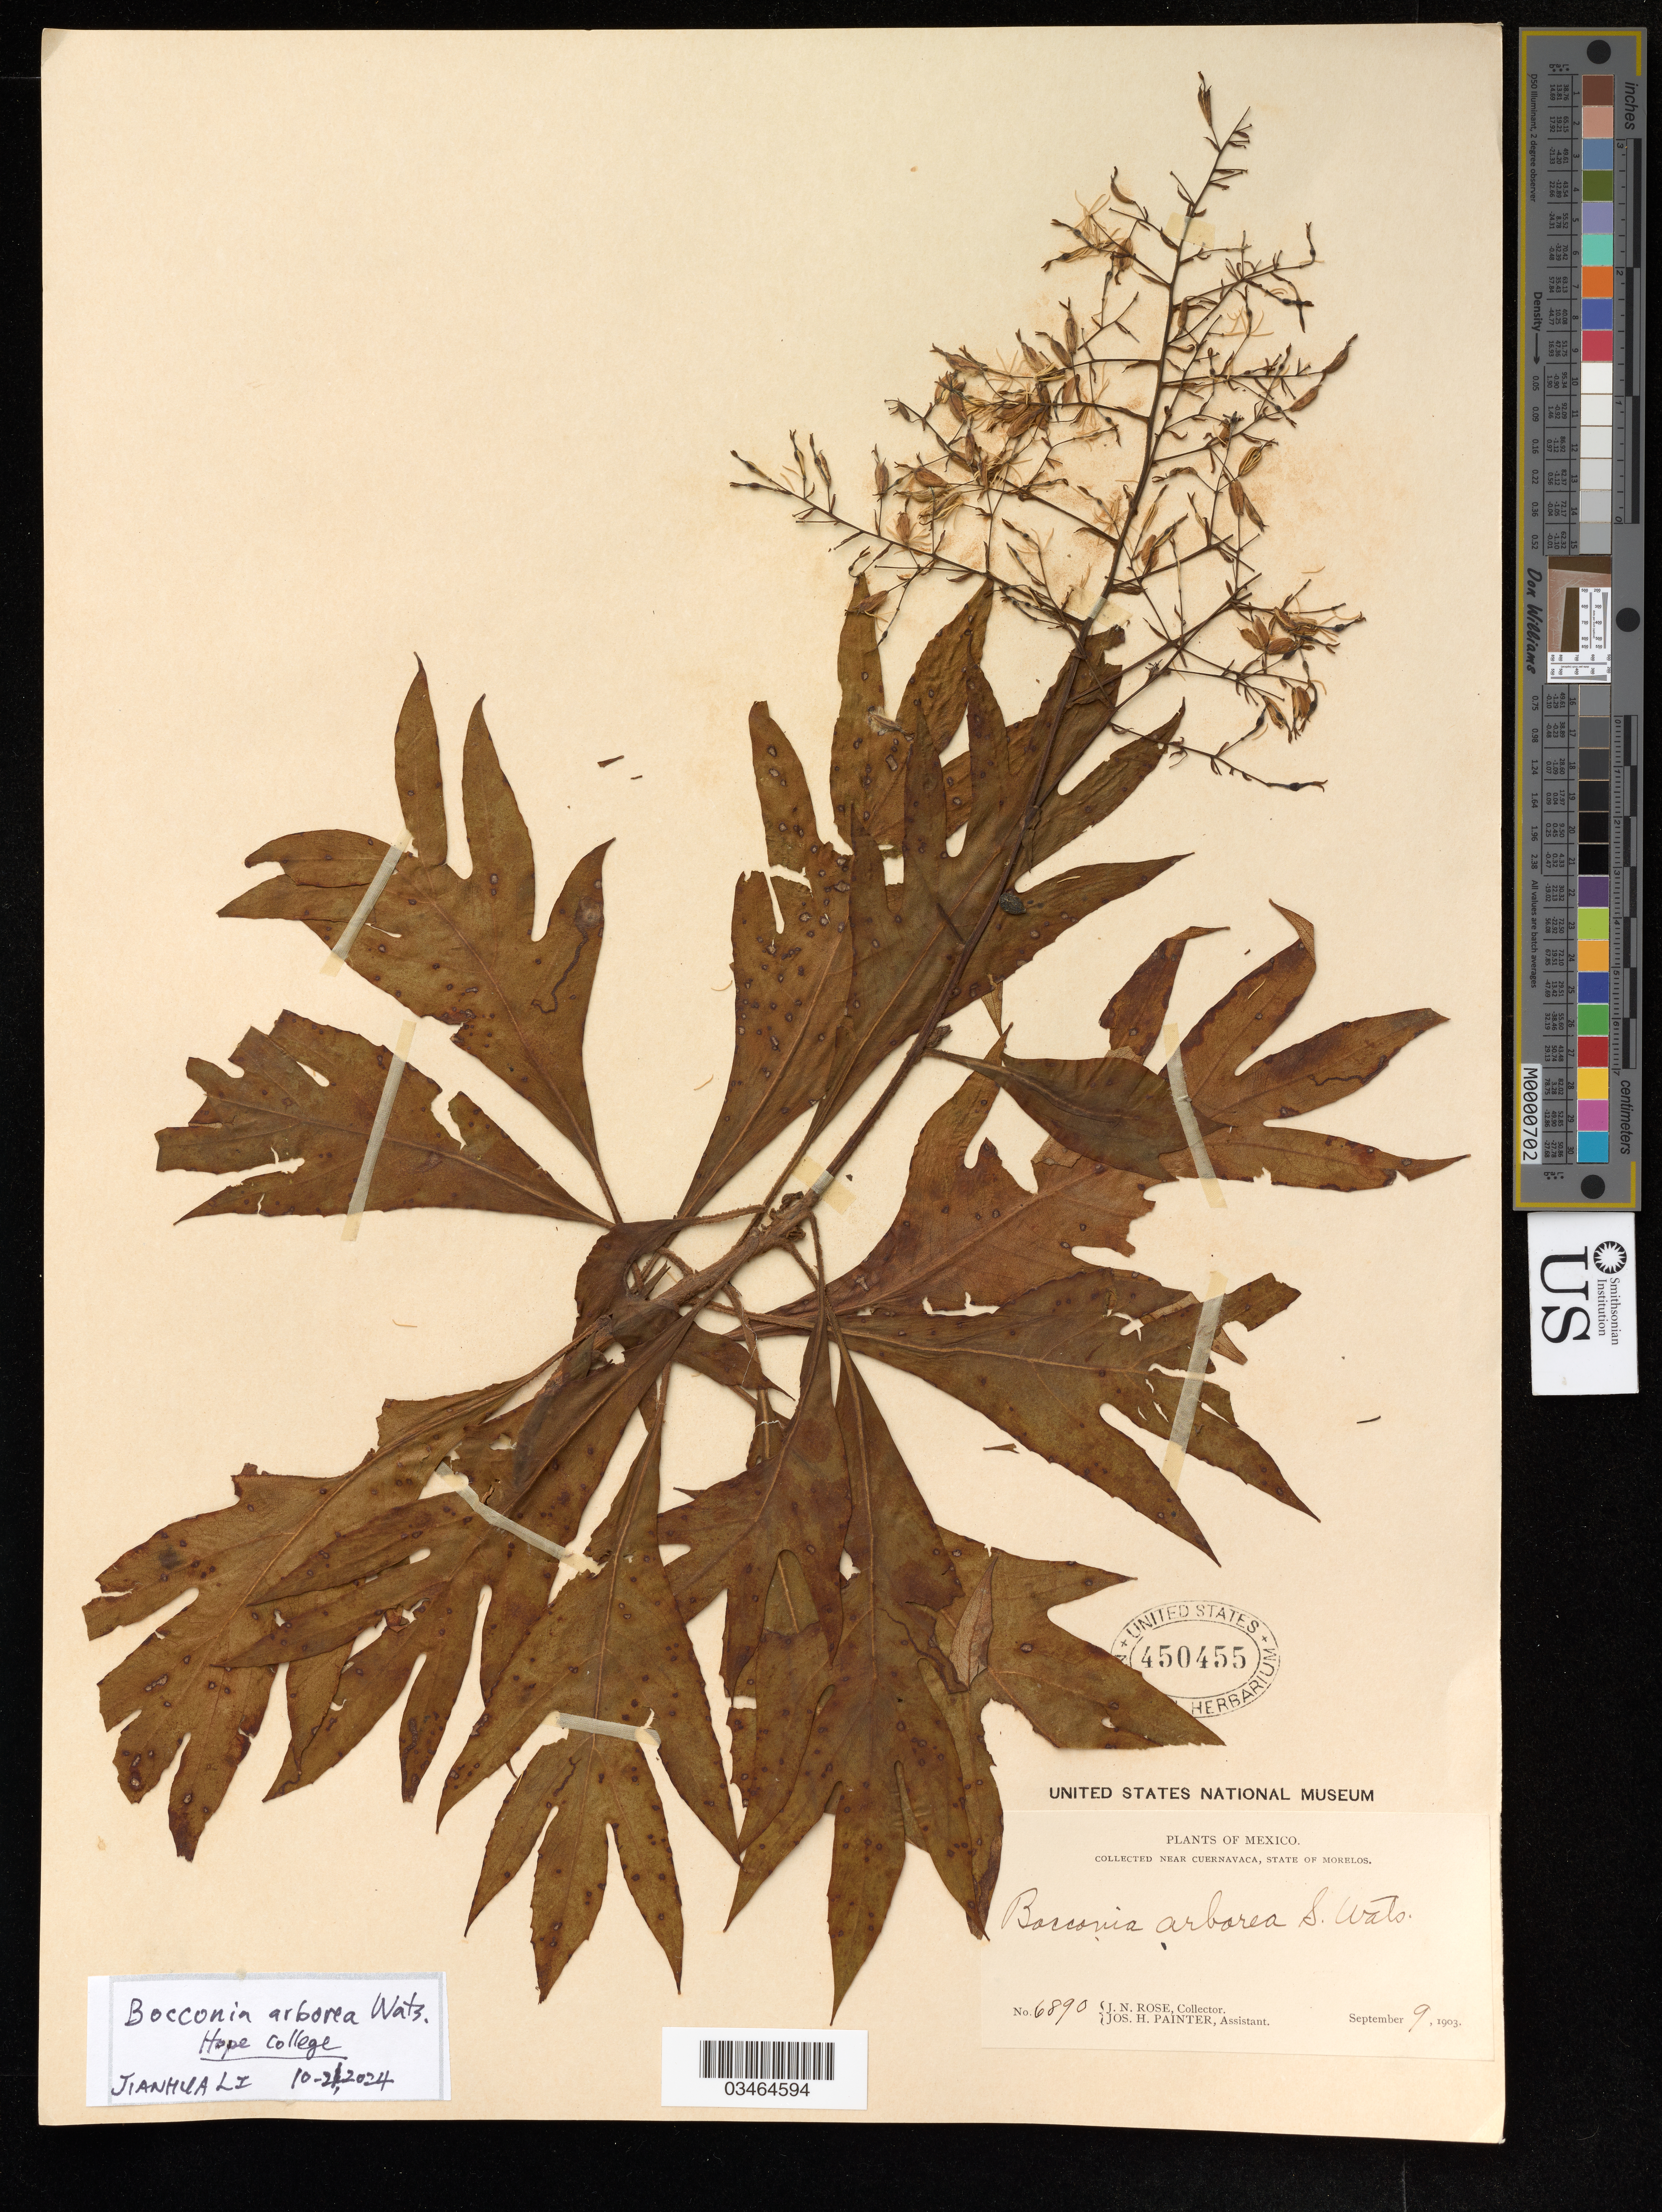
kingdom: Plantae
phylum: Tracheophyta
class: Magnoliopsida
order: Ranunculales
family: Papaveraceae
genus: Bocconia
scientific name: Bocconia arborea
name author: S. Watson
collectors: J. H. Painter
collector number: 6890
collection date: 1903-09-09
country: Mexico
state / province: Morelos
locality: Near Cuernavaca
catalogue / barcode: US 450455